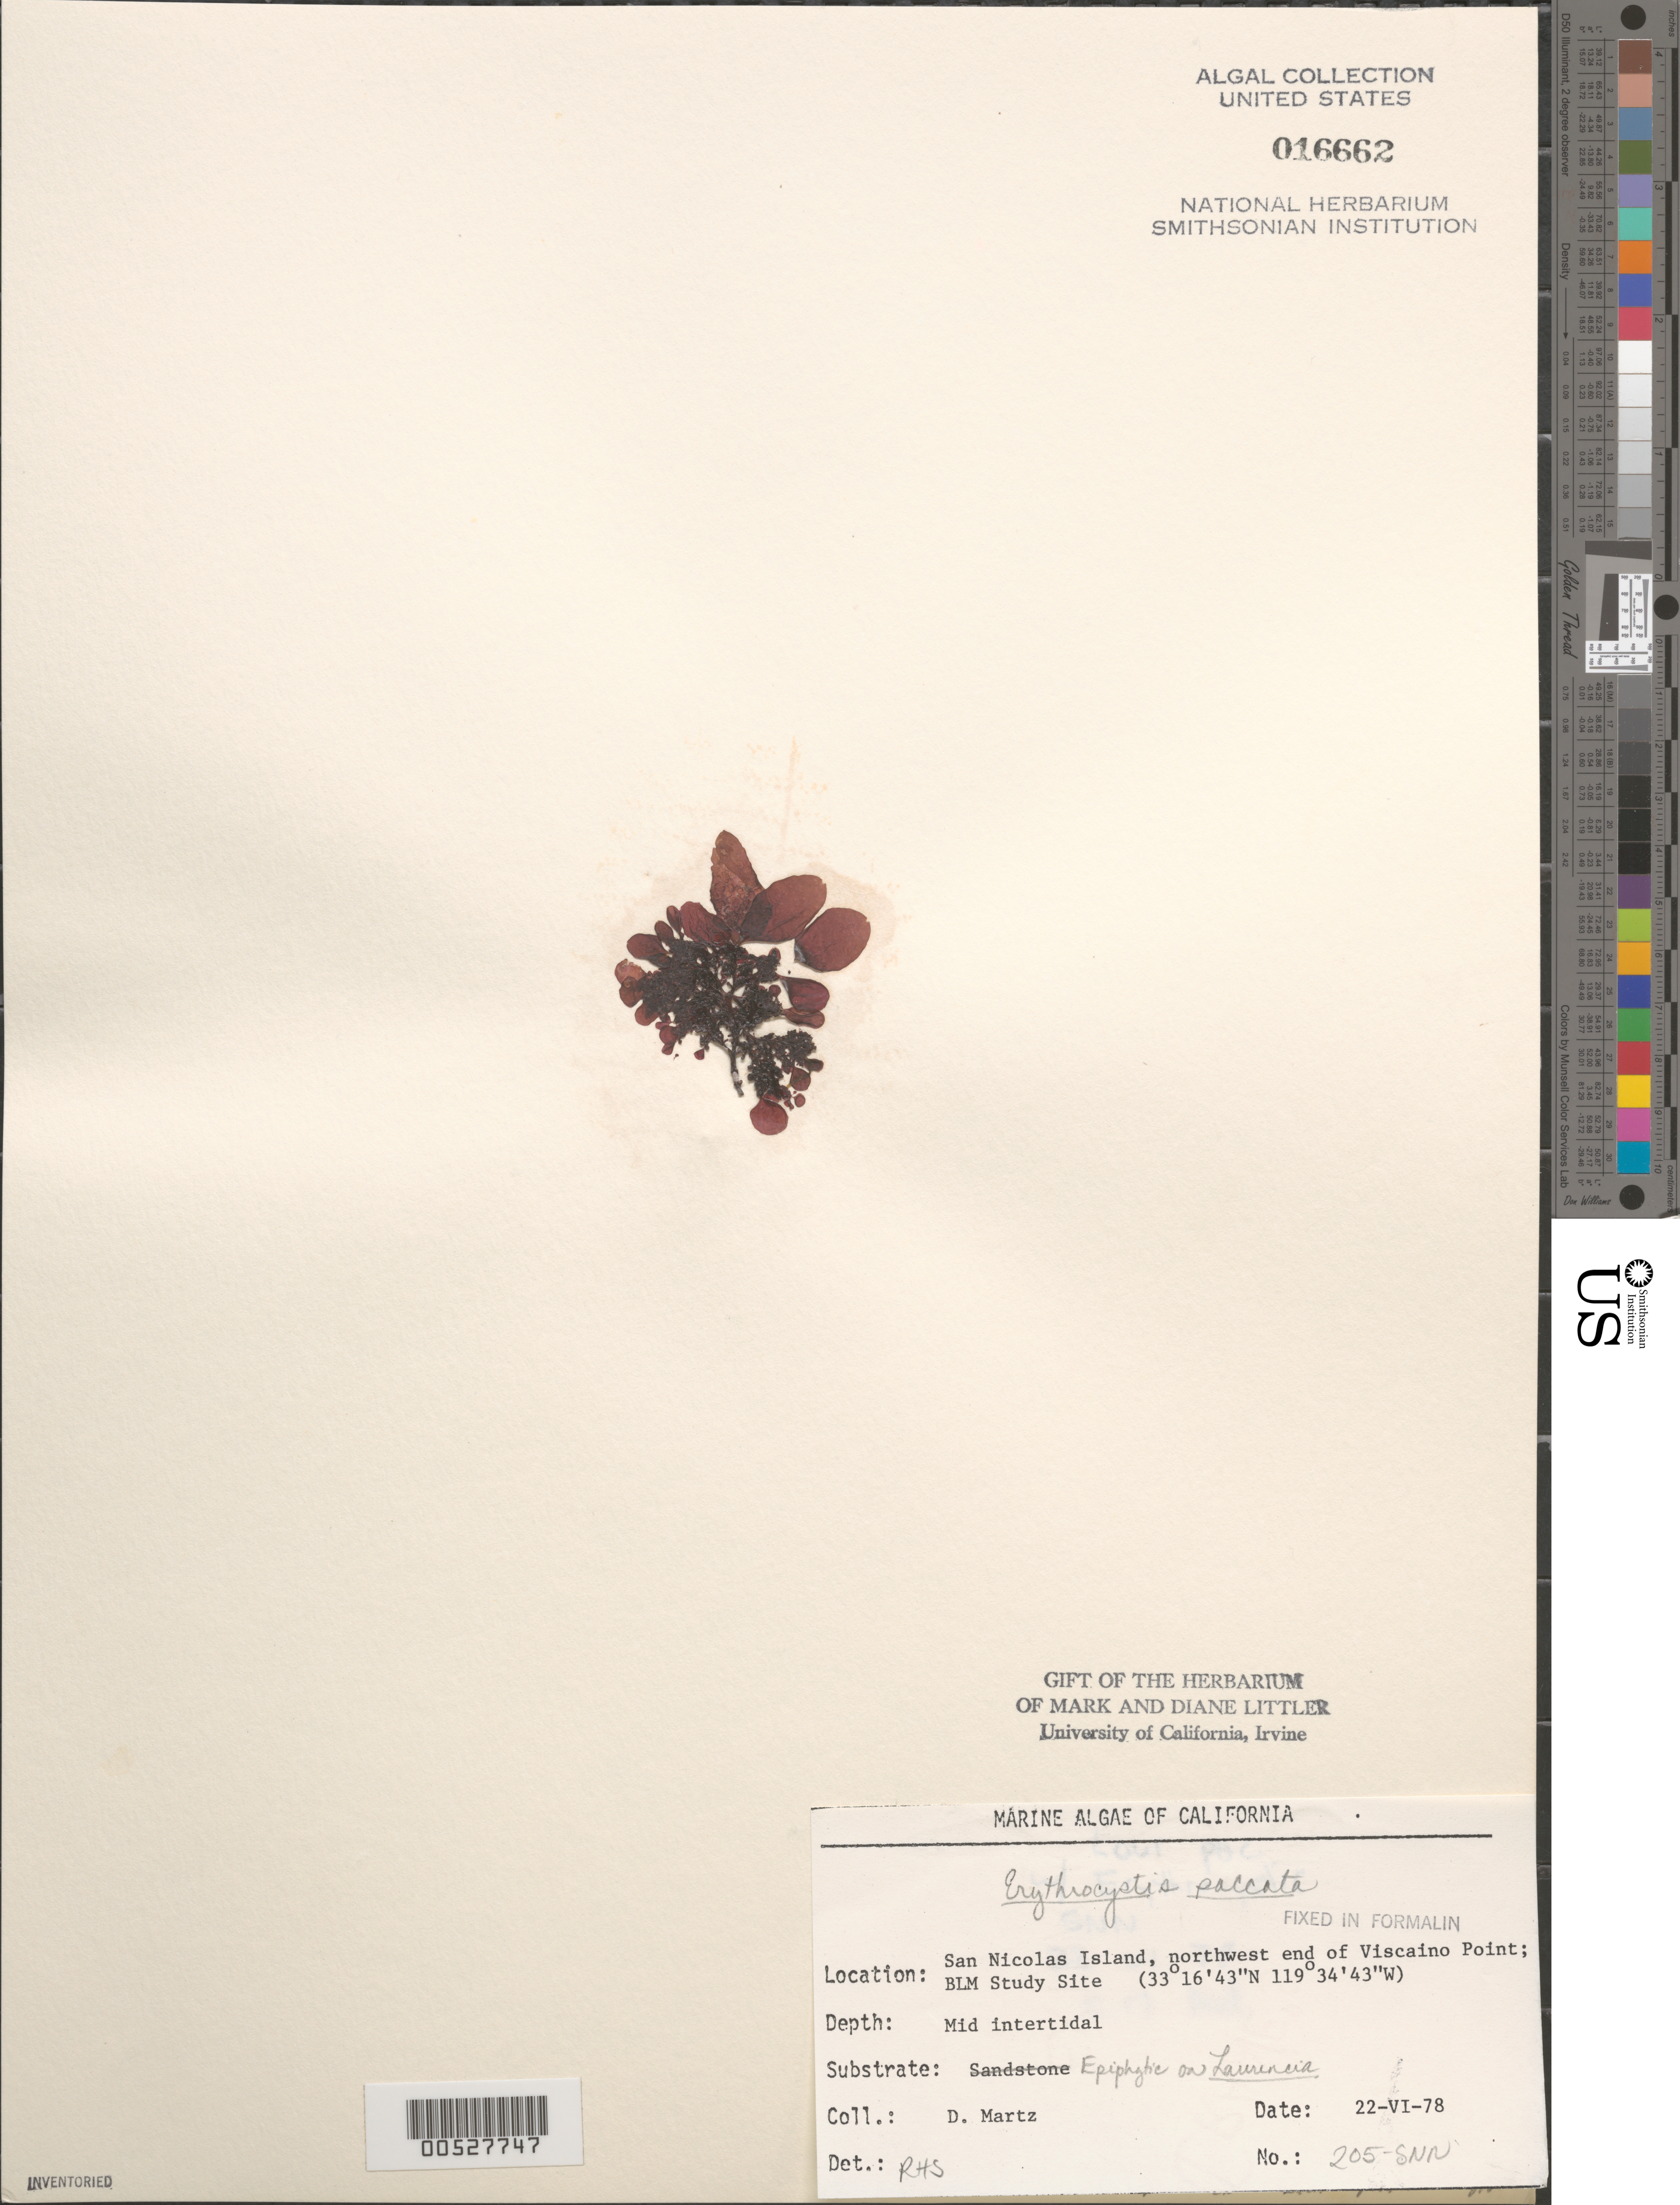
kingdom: Plantae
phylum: Rhodophyta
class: Florideophyceae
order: Ceramiales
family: Rhodomelaceae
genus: Erythrocystis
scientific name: Erythrocystis saccata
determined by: Sims, Robert H.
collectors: D. Martz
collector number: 205-snn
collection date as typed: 22 Jun 1978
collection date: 1978-06-22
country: United States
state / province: California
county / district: Ventura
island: San Nicolas Island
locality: Viscaino Point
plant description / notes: BLM-SOCALBIGHT Rocky Intertidal Survey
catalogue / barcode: US 16662